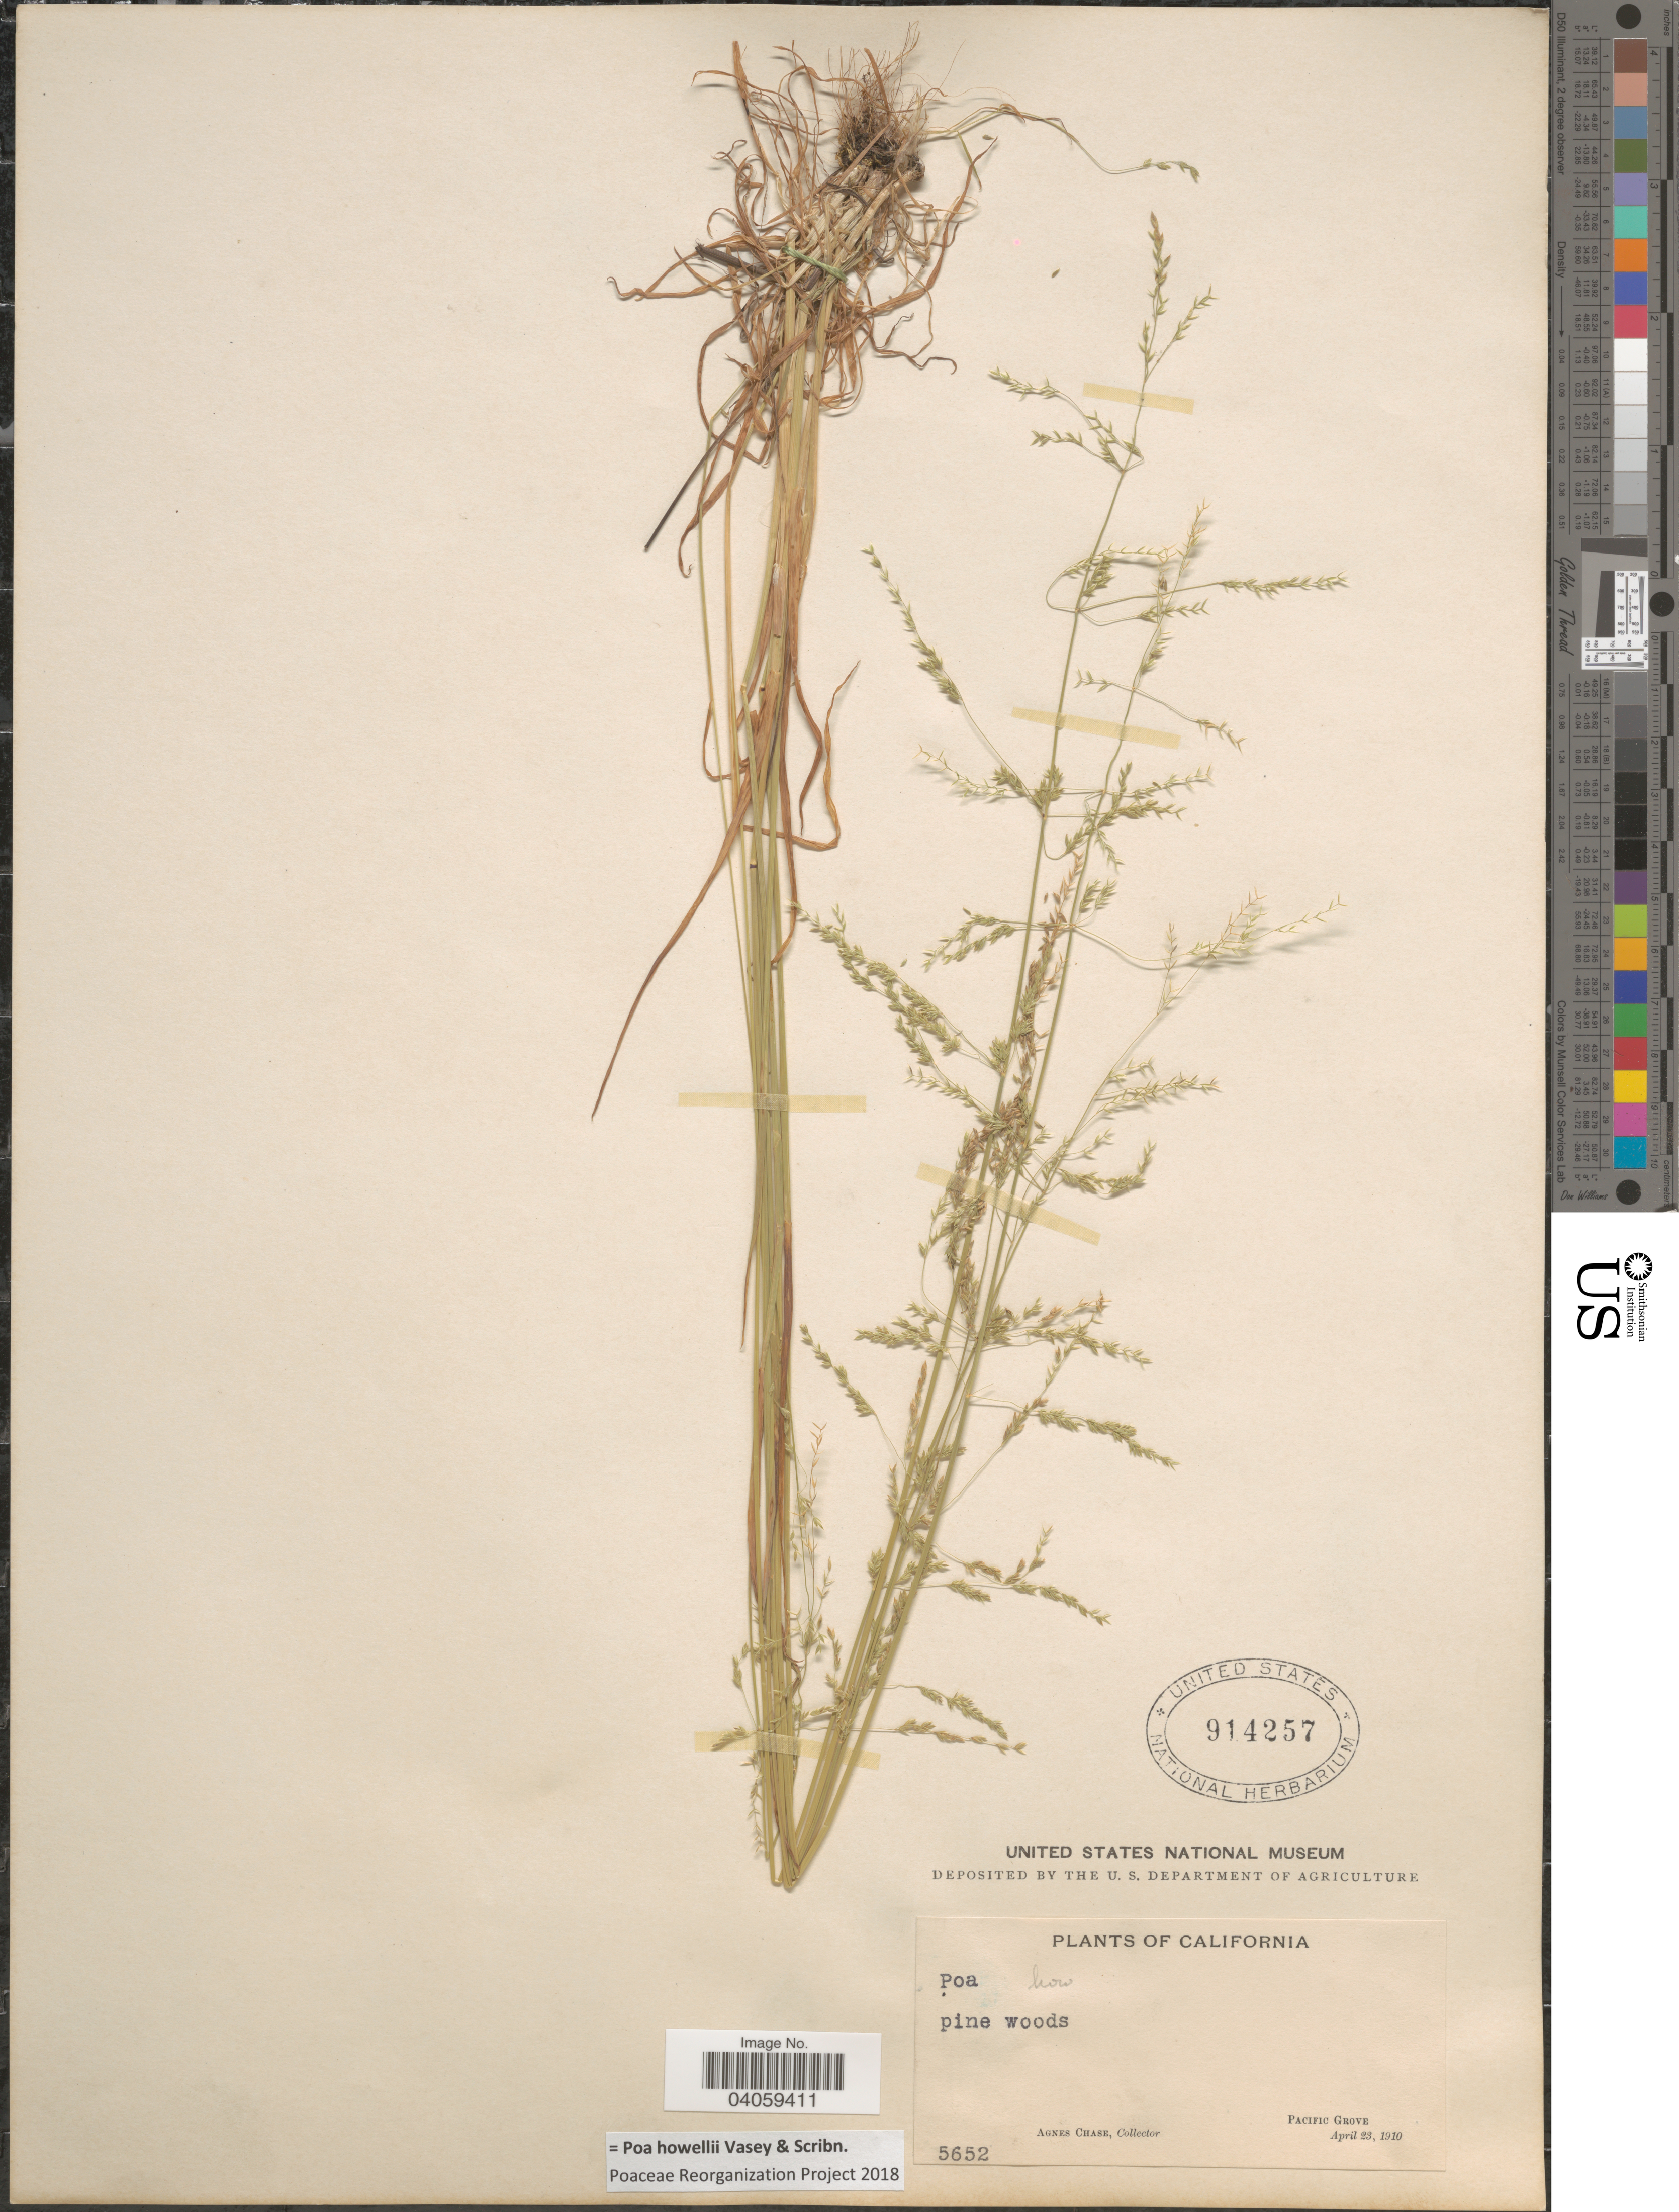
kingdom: Plantae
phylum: Tracheophyta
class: Liliopsida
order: Poales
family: Poaceae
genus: Poa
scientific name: Poa howellii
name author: Vasey & Scribn.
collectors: A. Chase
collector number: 5652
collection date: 1910-04-23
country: United States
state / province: California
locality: Pacific Grove.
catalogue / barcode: US 914257